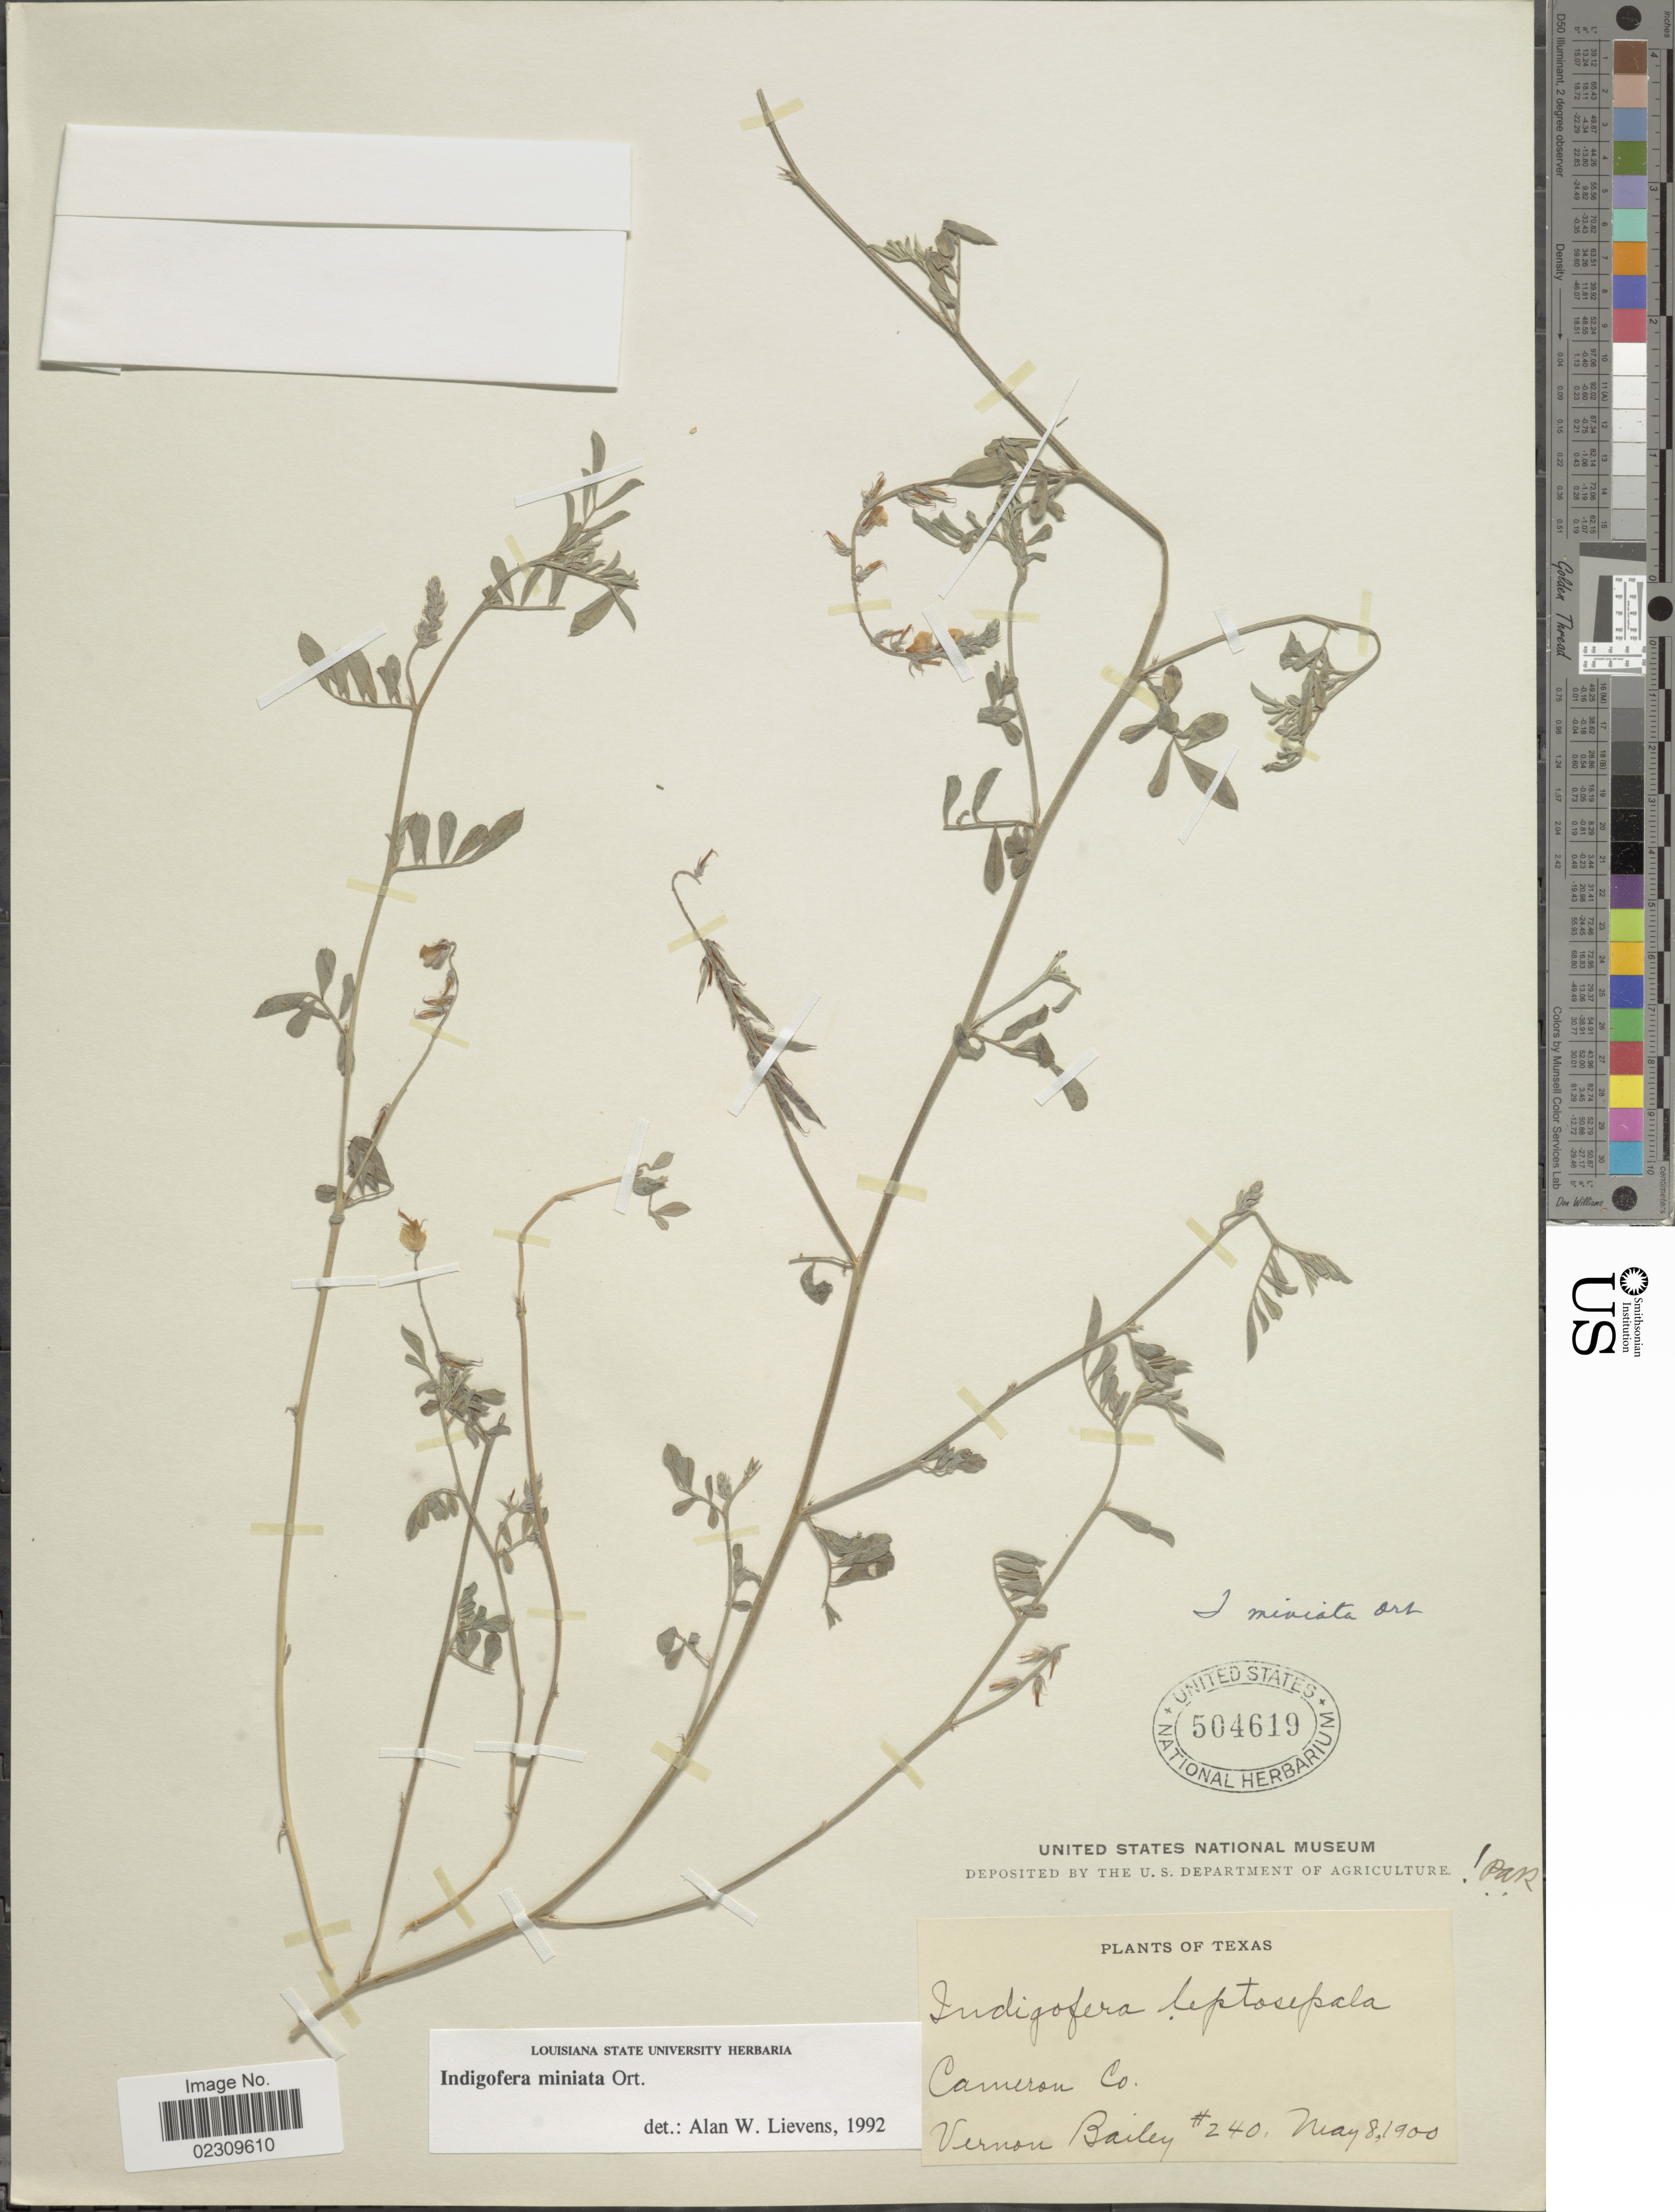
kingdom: Plantae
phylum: Tracheophyta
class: Magnoliopsida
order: Fabales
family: Fabaceae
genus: Indigofera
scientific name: Indigofera miniata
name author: Orteg.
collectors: V. O. Bailey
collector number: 240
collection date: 1900-05-08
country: United States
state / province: Texas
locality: Cameron Co.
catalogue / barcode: US 504619